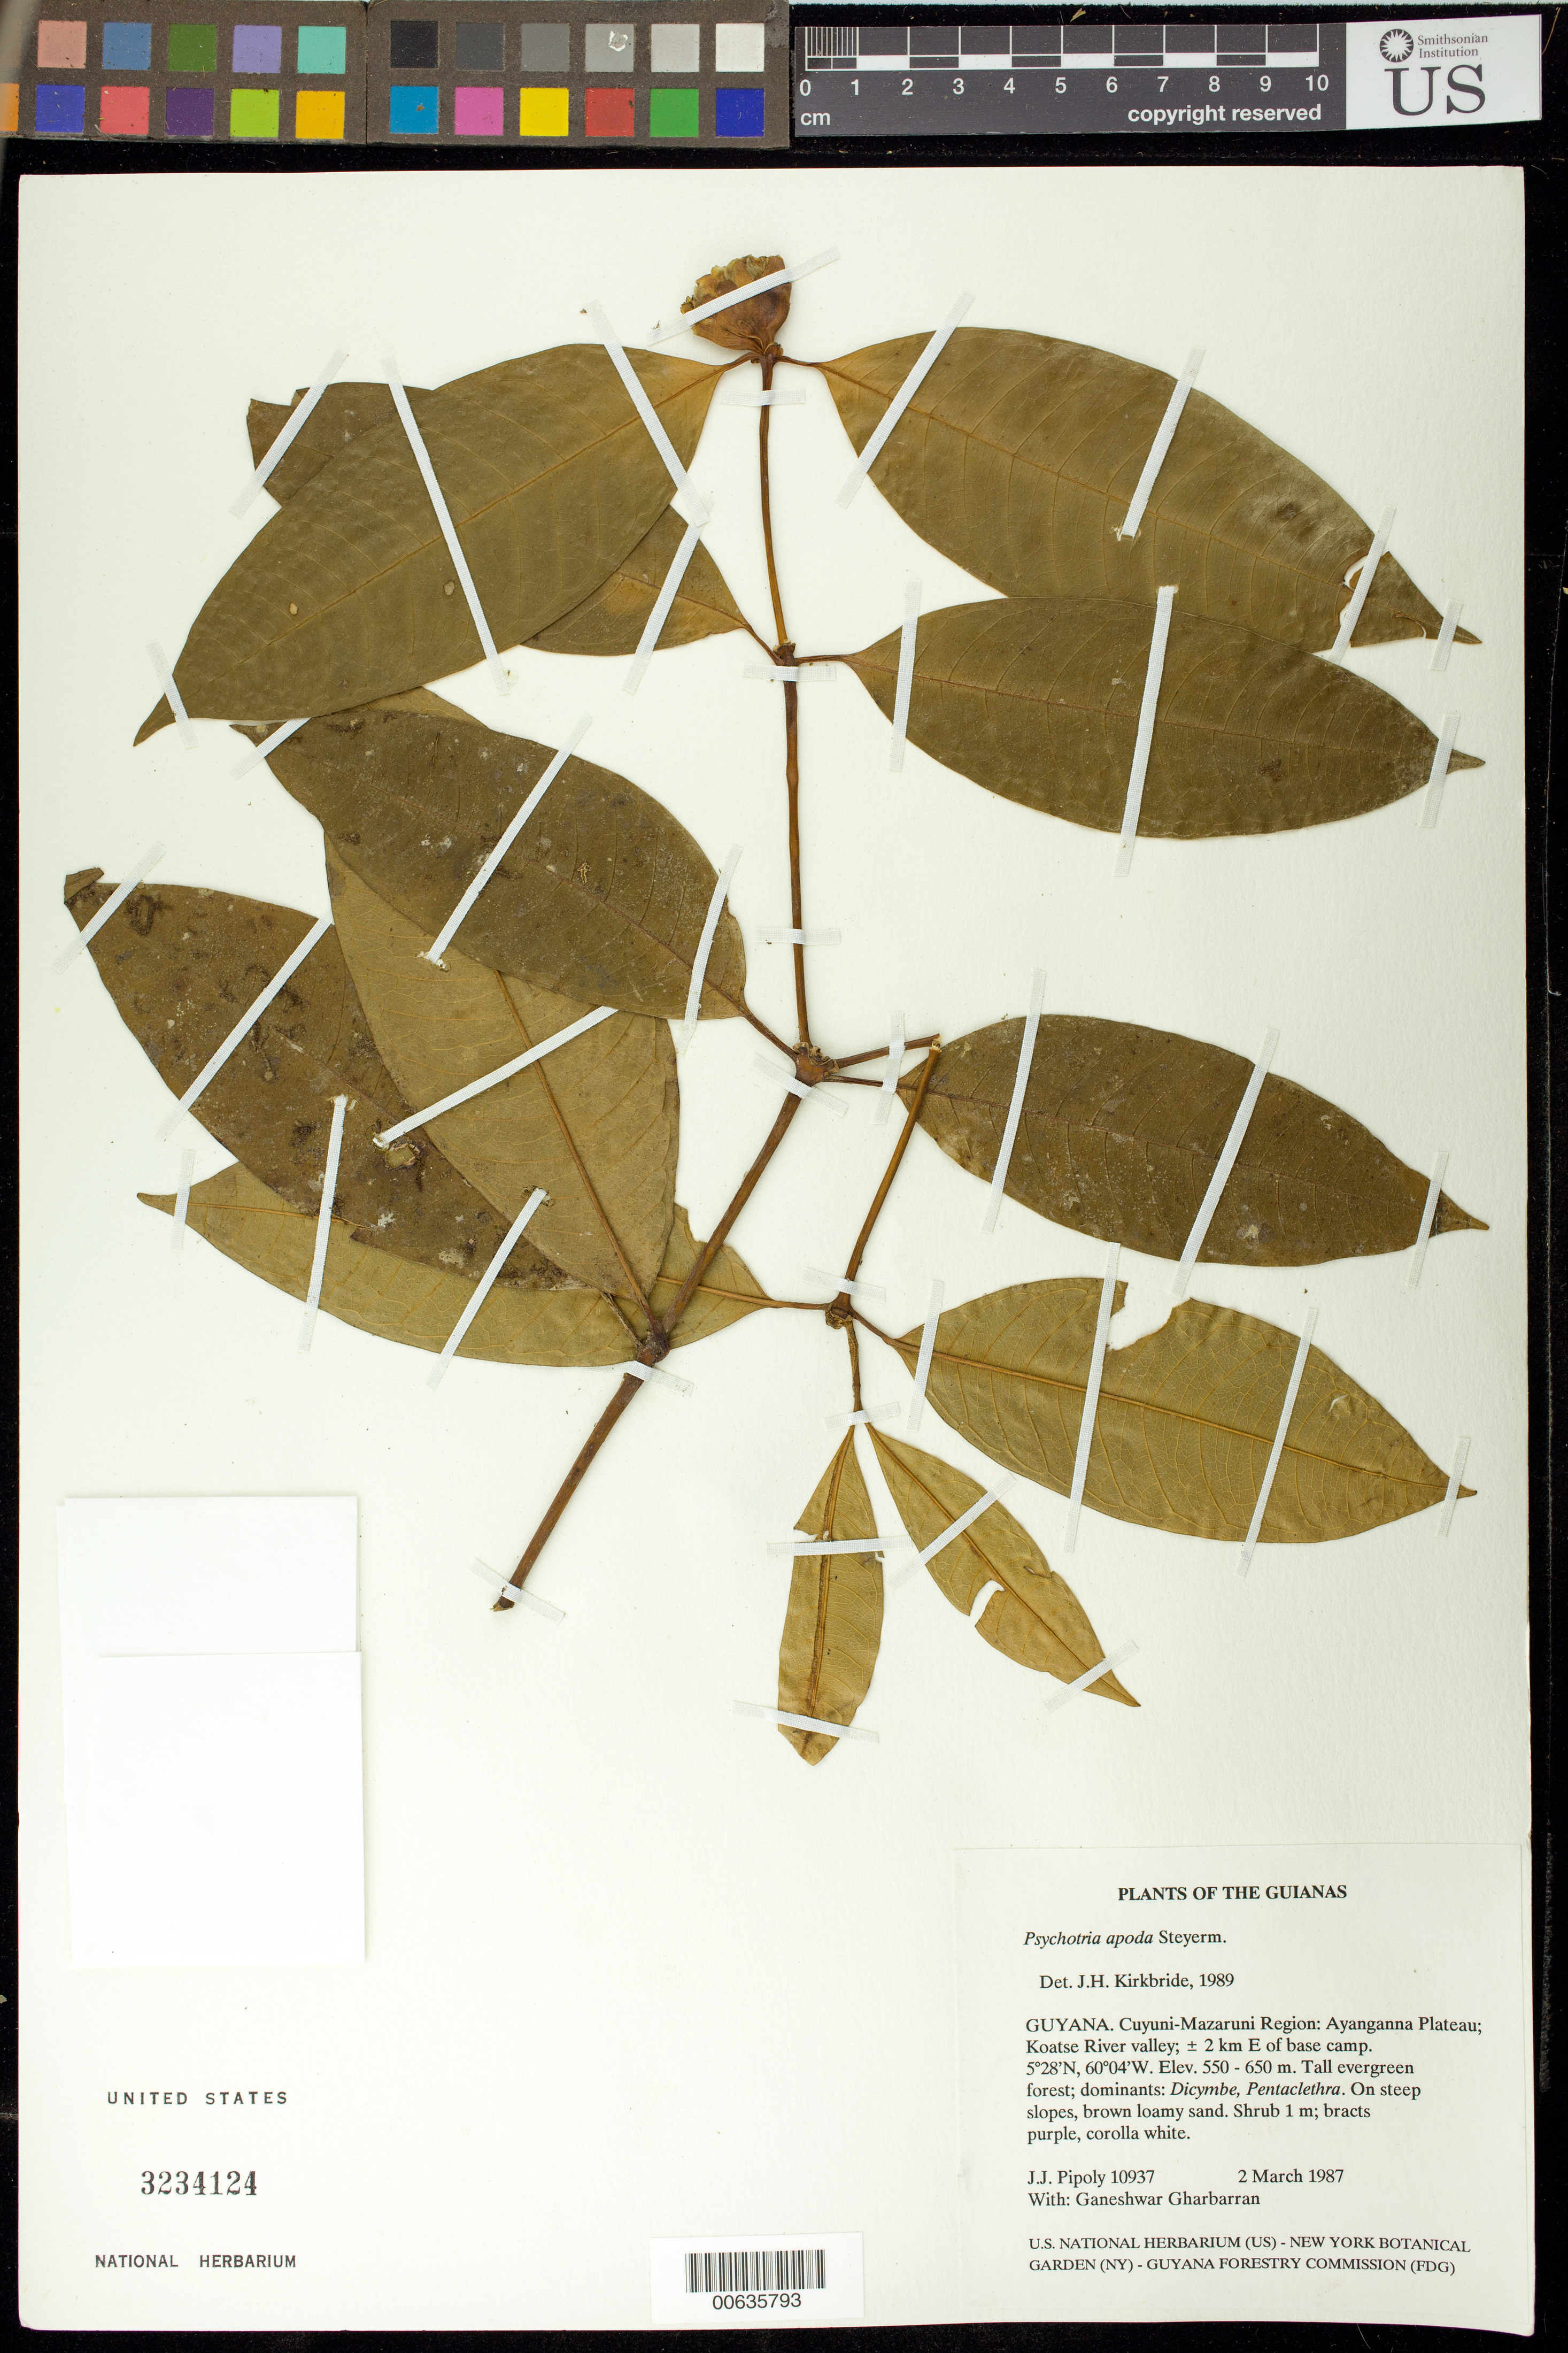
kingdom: Plantae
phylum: Tracheophyta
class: Magnoliopsida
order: Gentianales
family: Rubiaceae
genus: Palicourea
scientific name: Palicourea apoda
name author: (Steyerm.) Delprete & J.H. Kirkbr.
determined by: Kirkbride, J. H., Jr.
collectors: J. J. Pipoly & G. Gharbarran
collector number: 10937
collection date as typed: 2 March 1987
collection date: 1987-03-02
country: Guyana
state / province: Cuyuni-Mazaruni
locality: Ayanganna Plateau; Koatse River valley; ± 2 km E of base camp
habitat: Tall evergreen forest; dominants: Dicymbe, Pentaclethra. On steep slopes, brown loamy sand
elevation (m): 550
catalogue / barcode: US 3234124